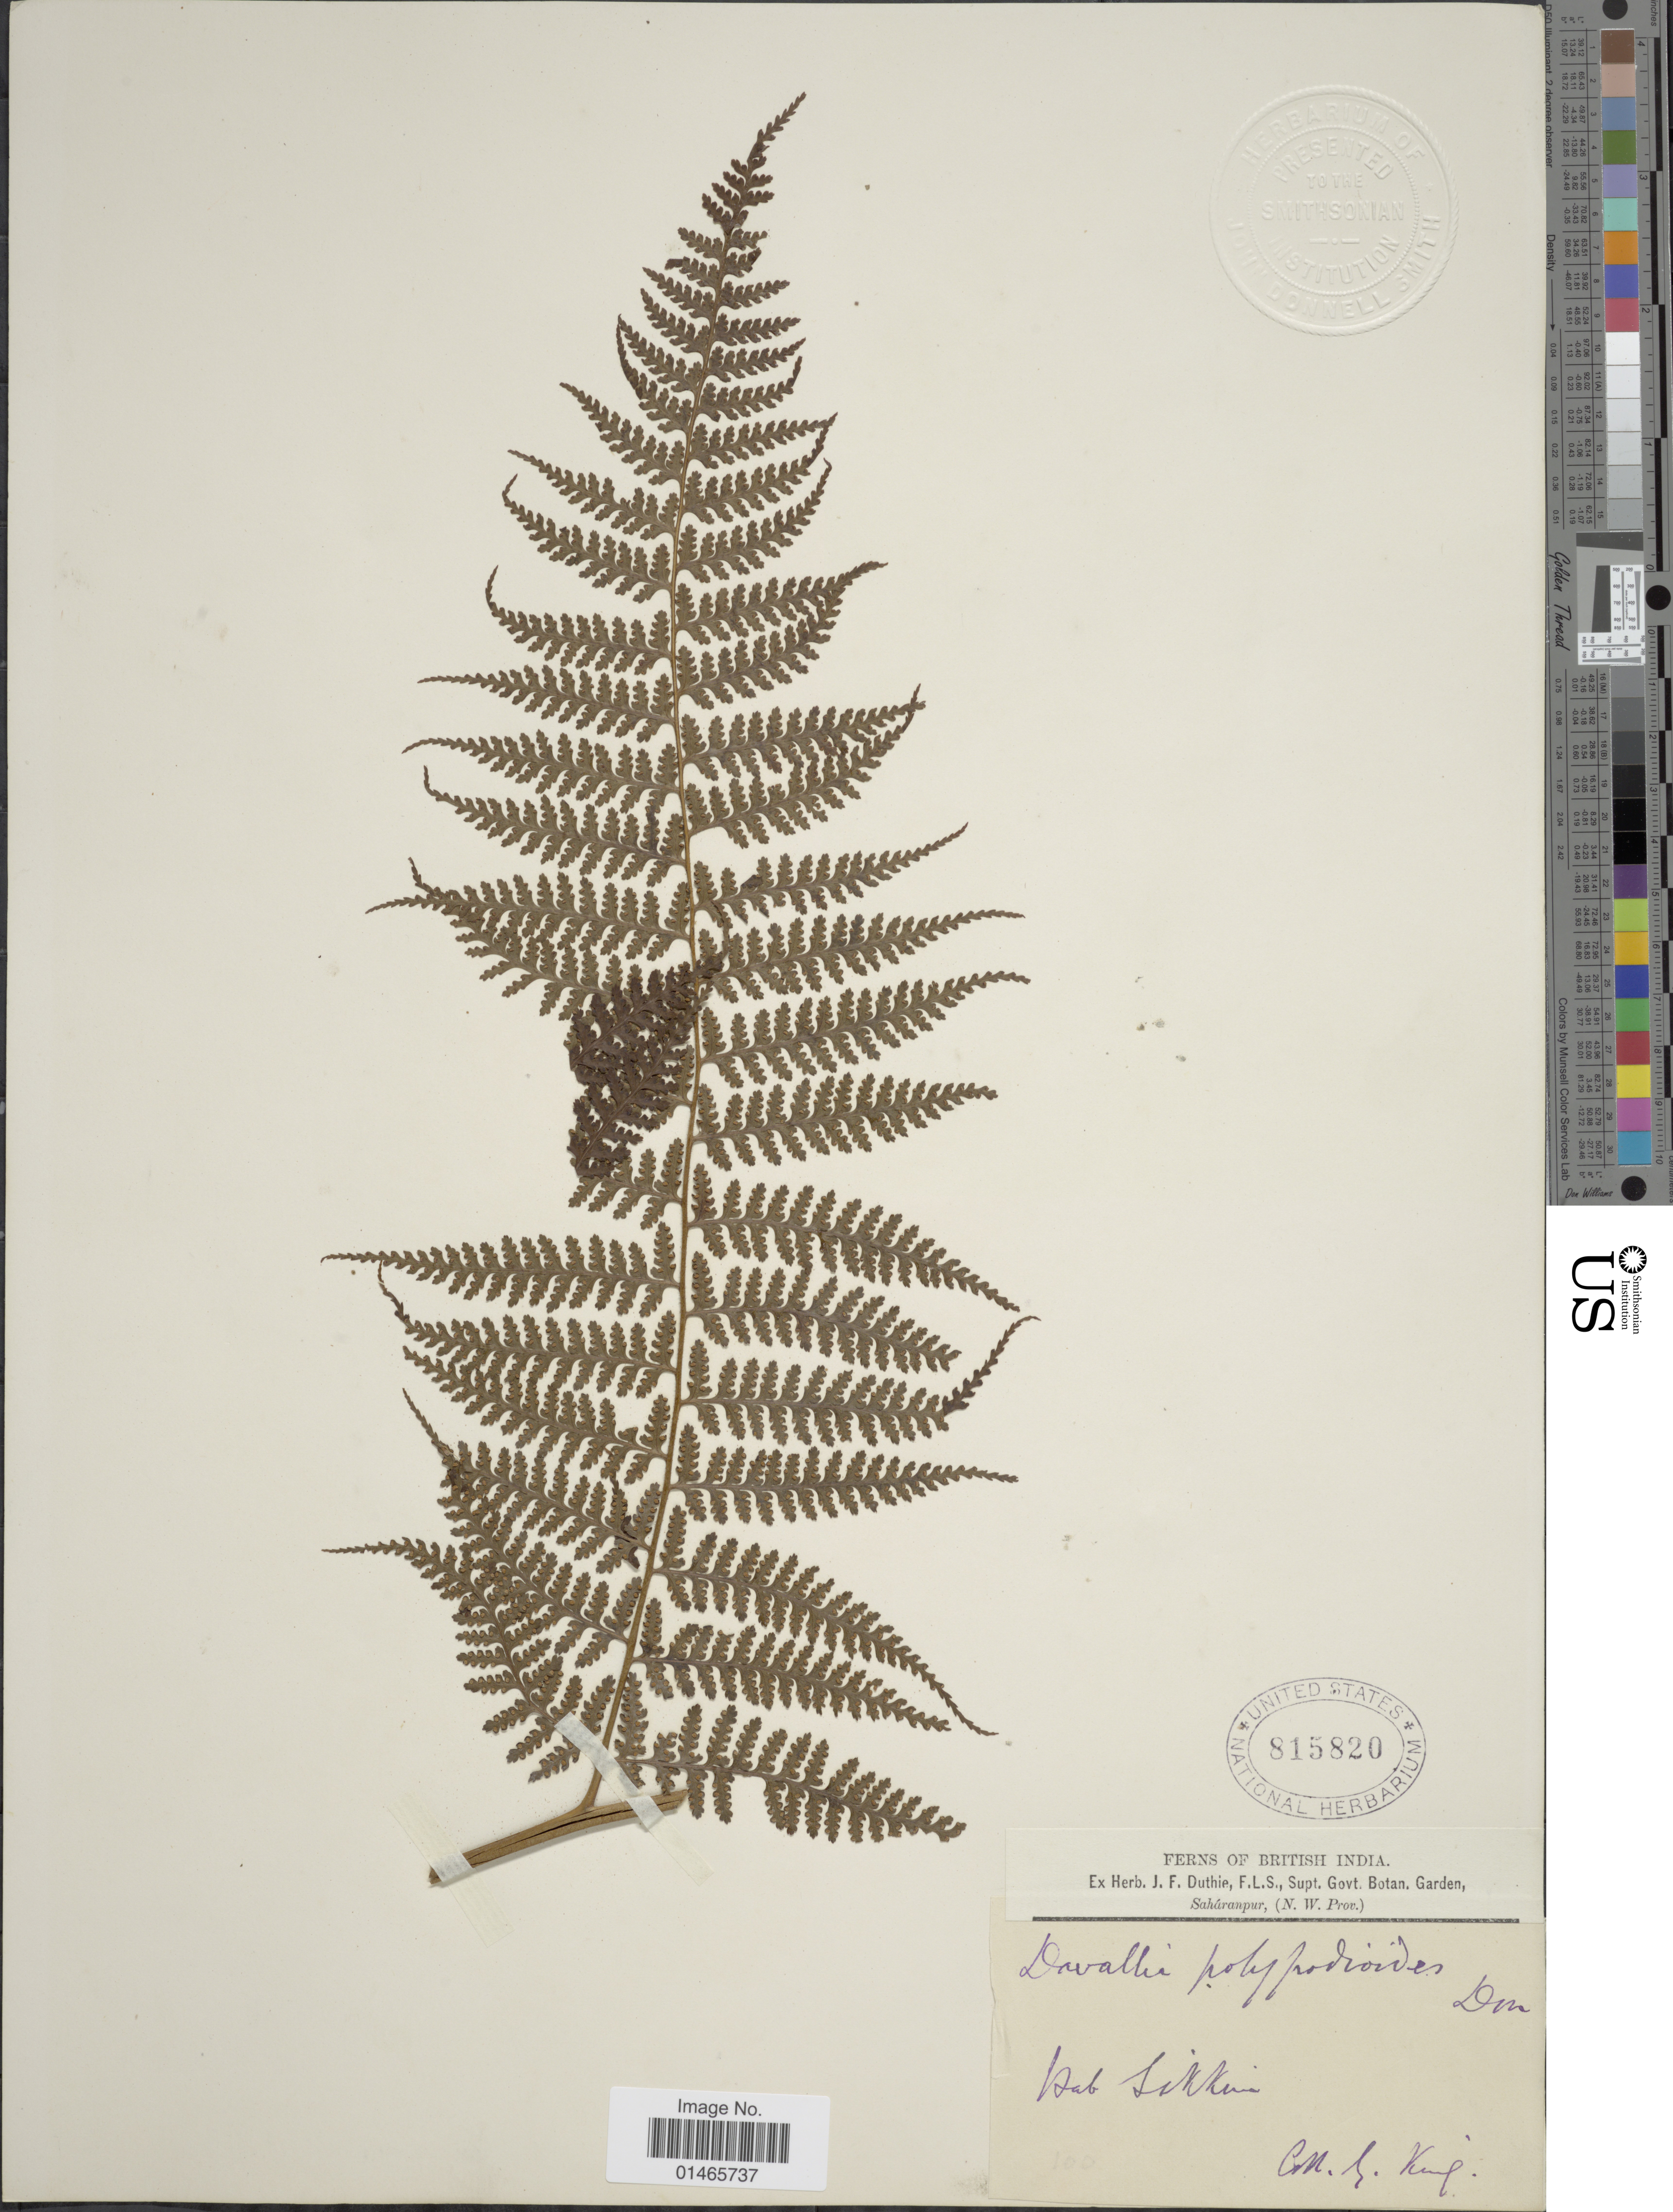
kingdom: Plantae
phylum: Tracheophyta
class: Polypodiopsida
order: Polypodiales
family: Dennstaedtiaceae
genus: Microlepia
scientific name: Microlepia speluncae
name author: (L.) T. Moore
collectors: G. King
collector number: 2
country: India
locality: British India, Saháranpur (N.W. Prov.)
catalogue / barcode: US 815820